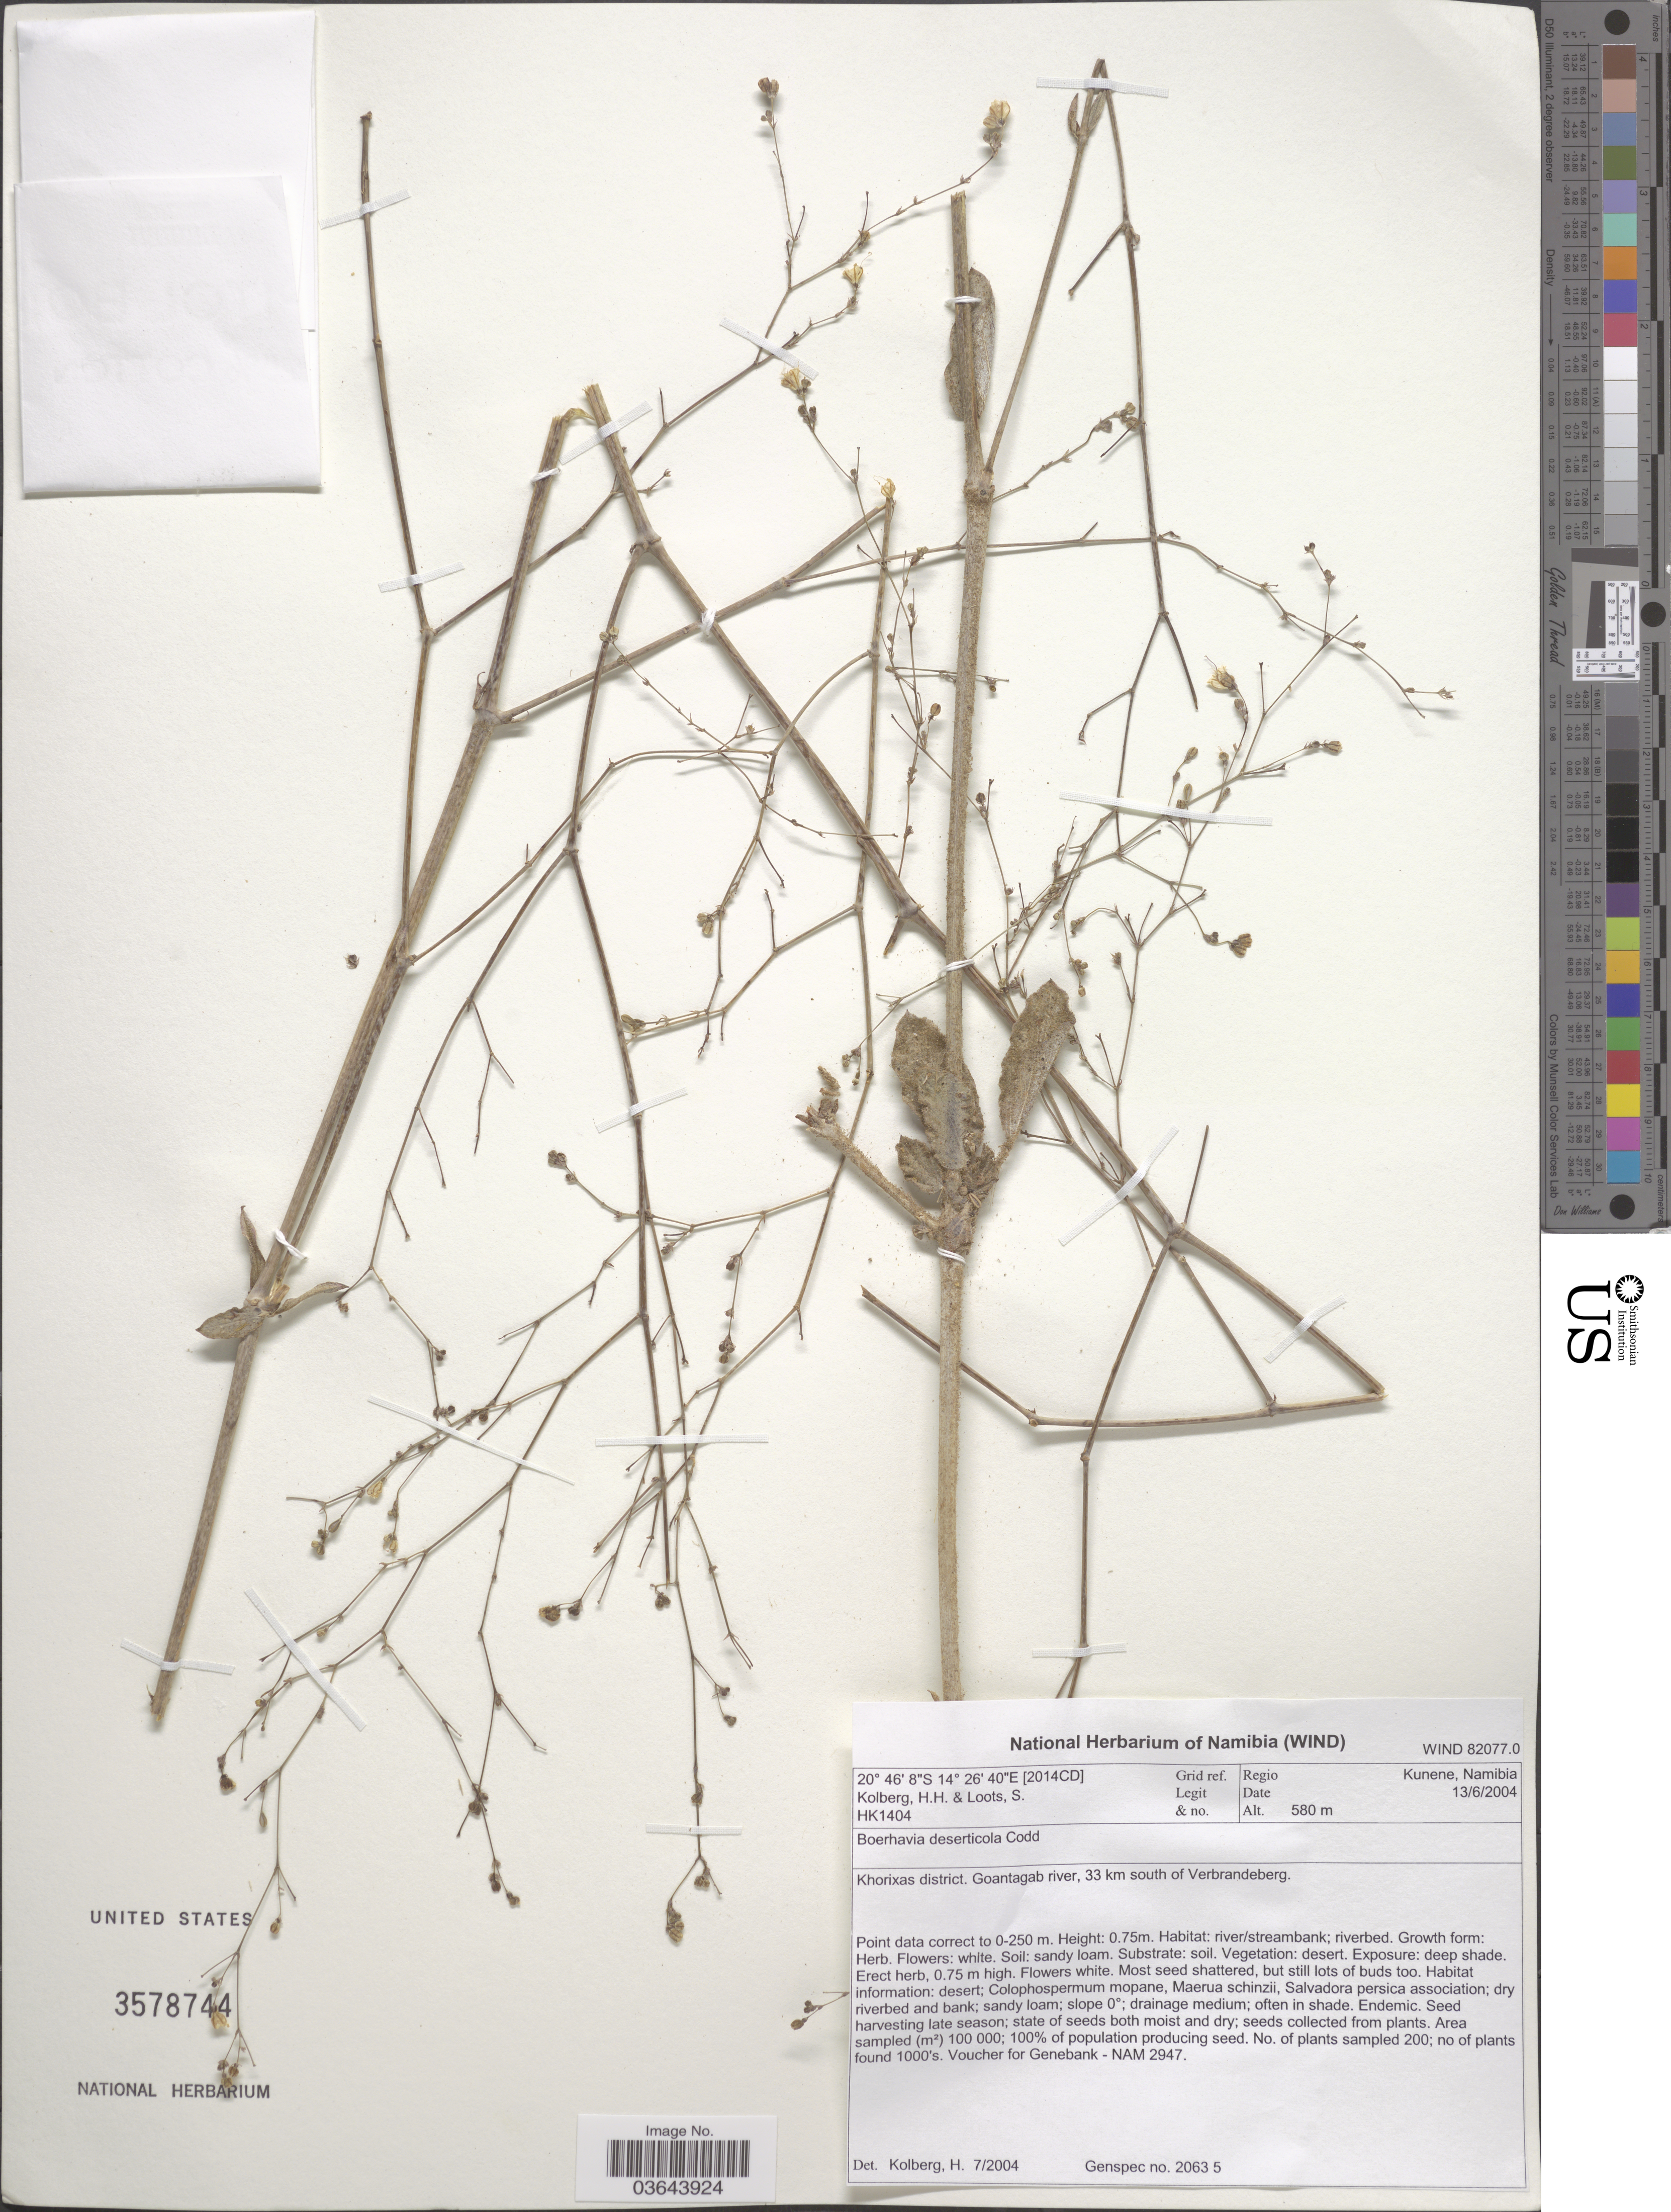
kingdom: Plantae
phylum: Tracheophyta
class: Magnoliopsida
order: Caryophyllales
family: Nyctaginaceae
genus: Boerhavia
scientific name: Boerhavia deserticola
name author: Codd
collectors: H. H. Kolberg & S. Loots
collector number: HK 1404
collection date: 2004-06-13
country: Namibia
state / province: Kunene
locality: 2014CD Grid ref. Khorixas district. Goantagab river, 33 km south of Verbrandeberg.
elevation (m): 580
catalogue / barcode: US 3578744